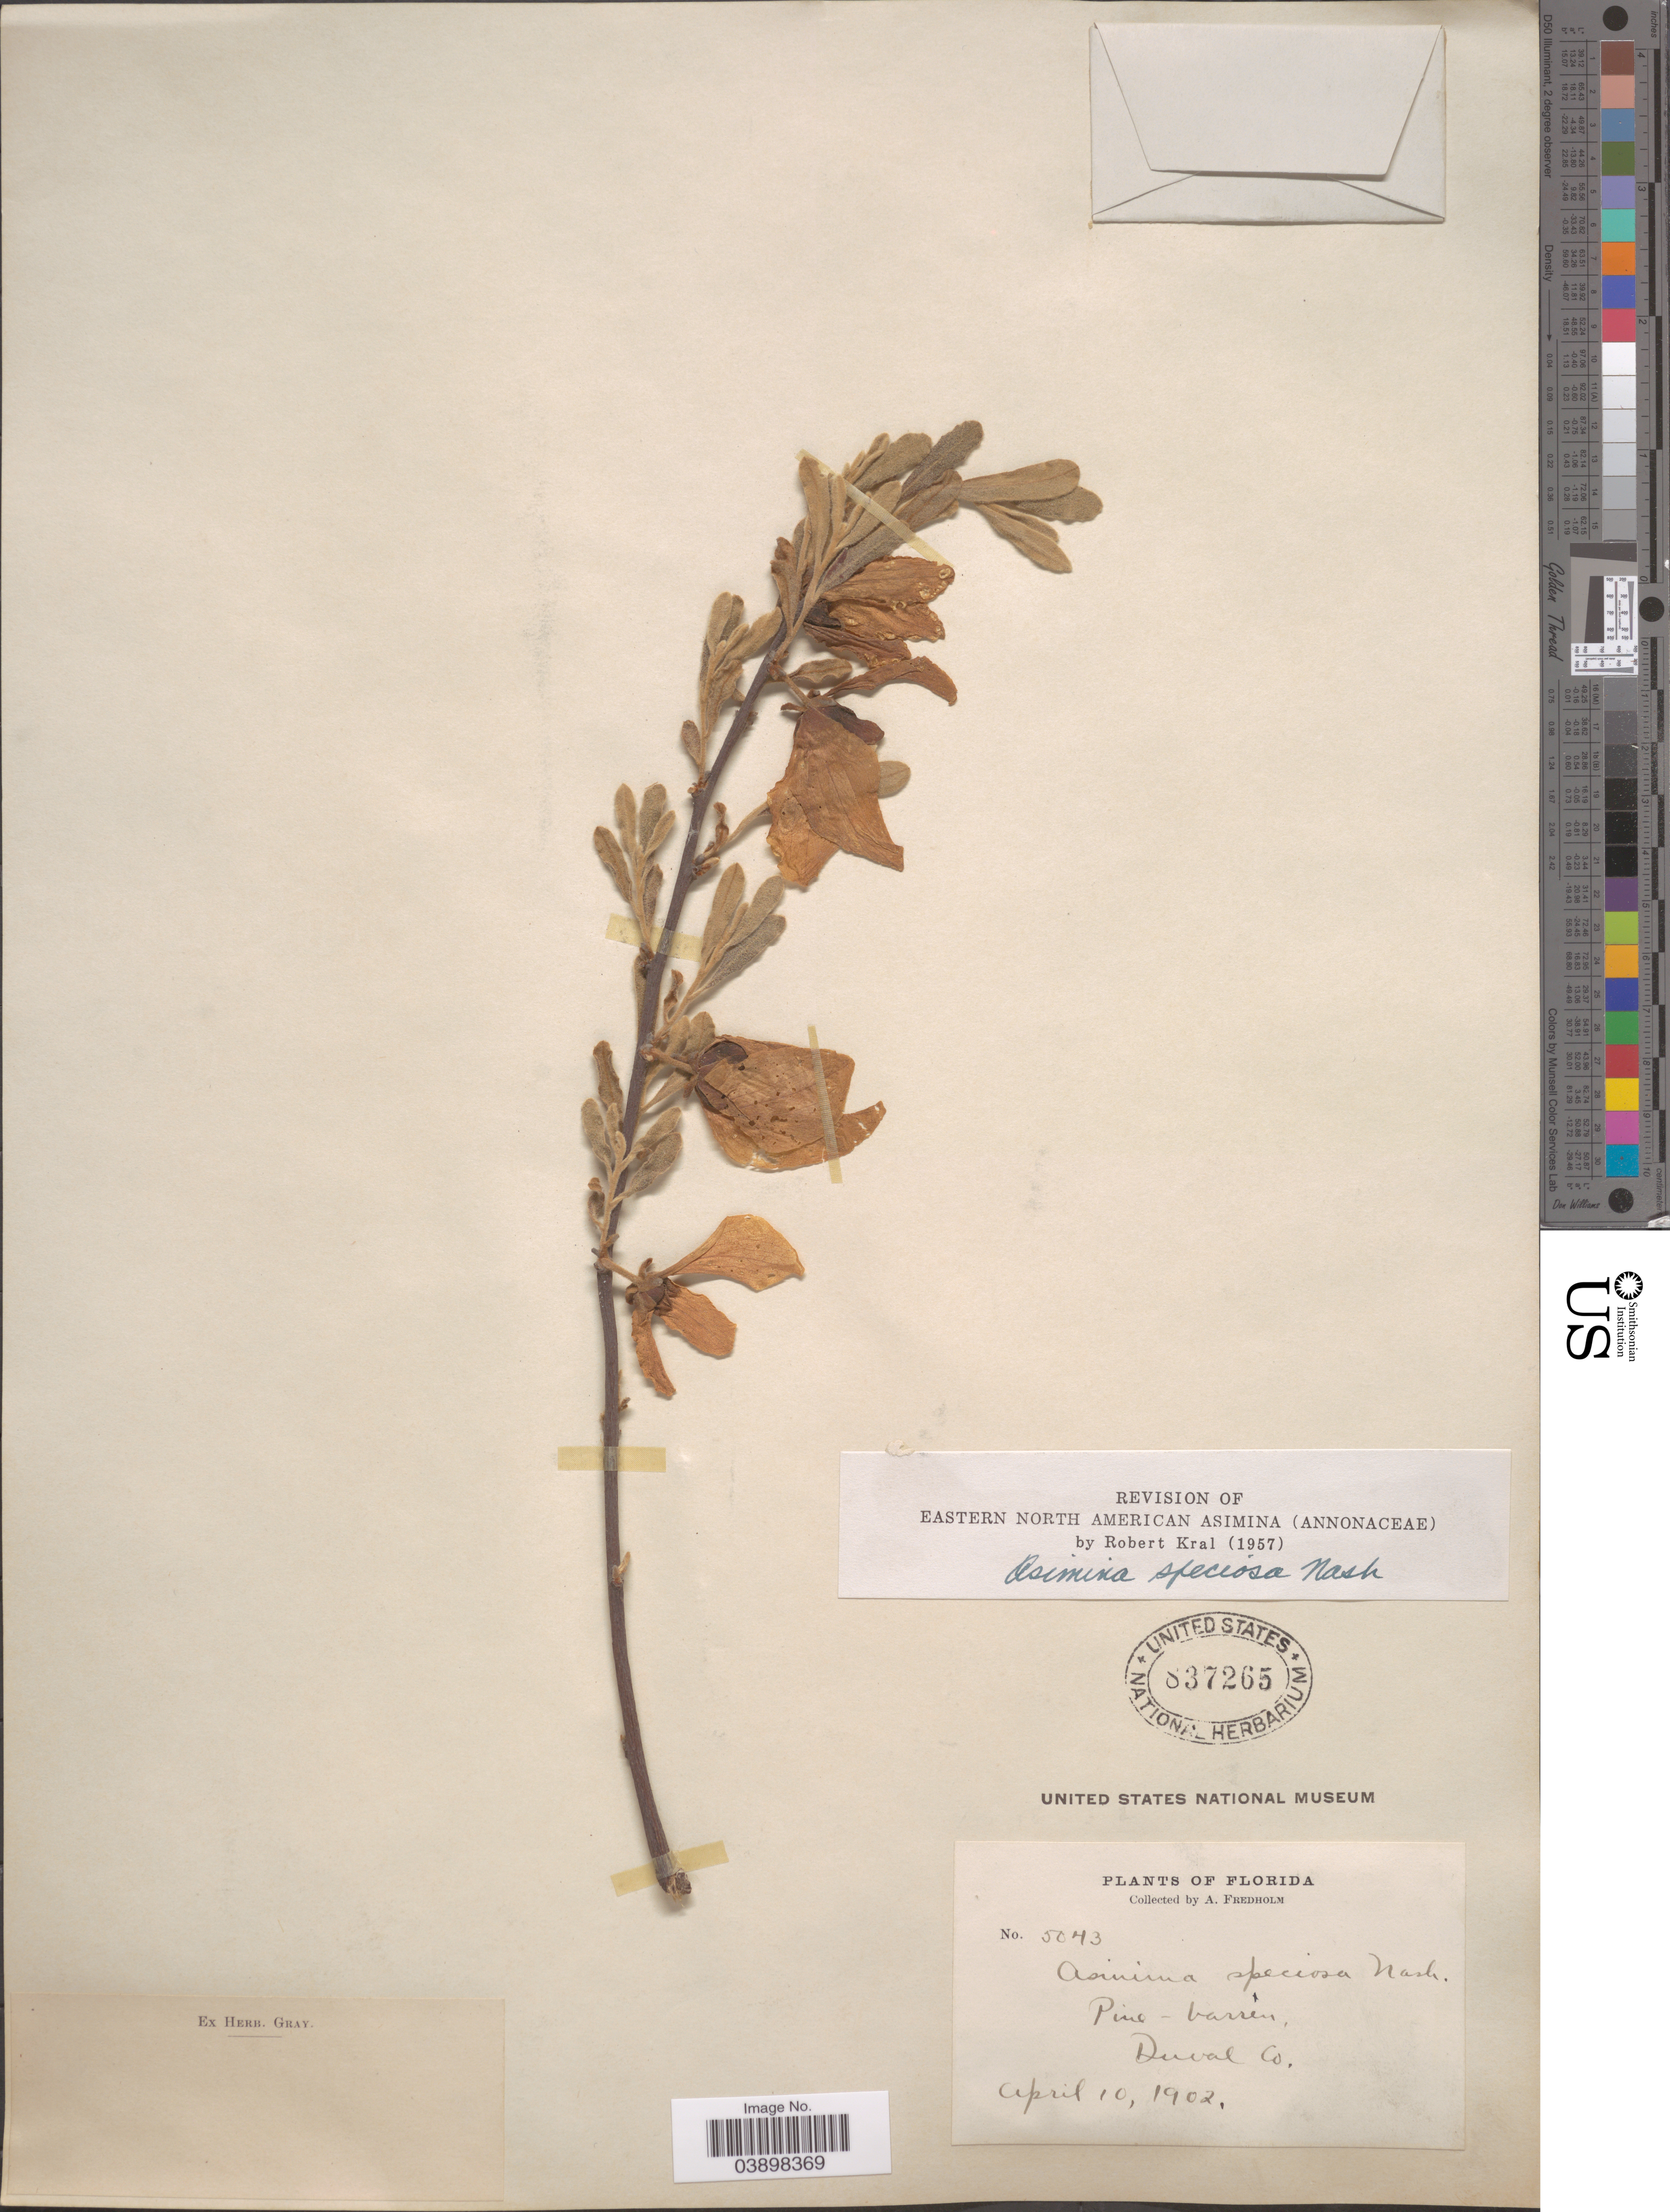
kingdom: Plantae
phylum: Tracheophyta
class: Magnoliopsida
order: Magnoliales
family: Annonaceae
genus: Asimina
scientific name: Asimina speciosa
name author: Nash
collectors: A. Fredholm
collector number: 5043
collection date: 1902-04-10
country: United States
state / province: Florida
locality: Pine-barren, Duval Co.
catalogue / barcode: US 837265